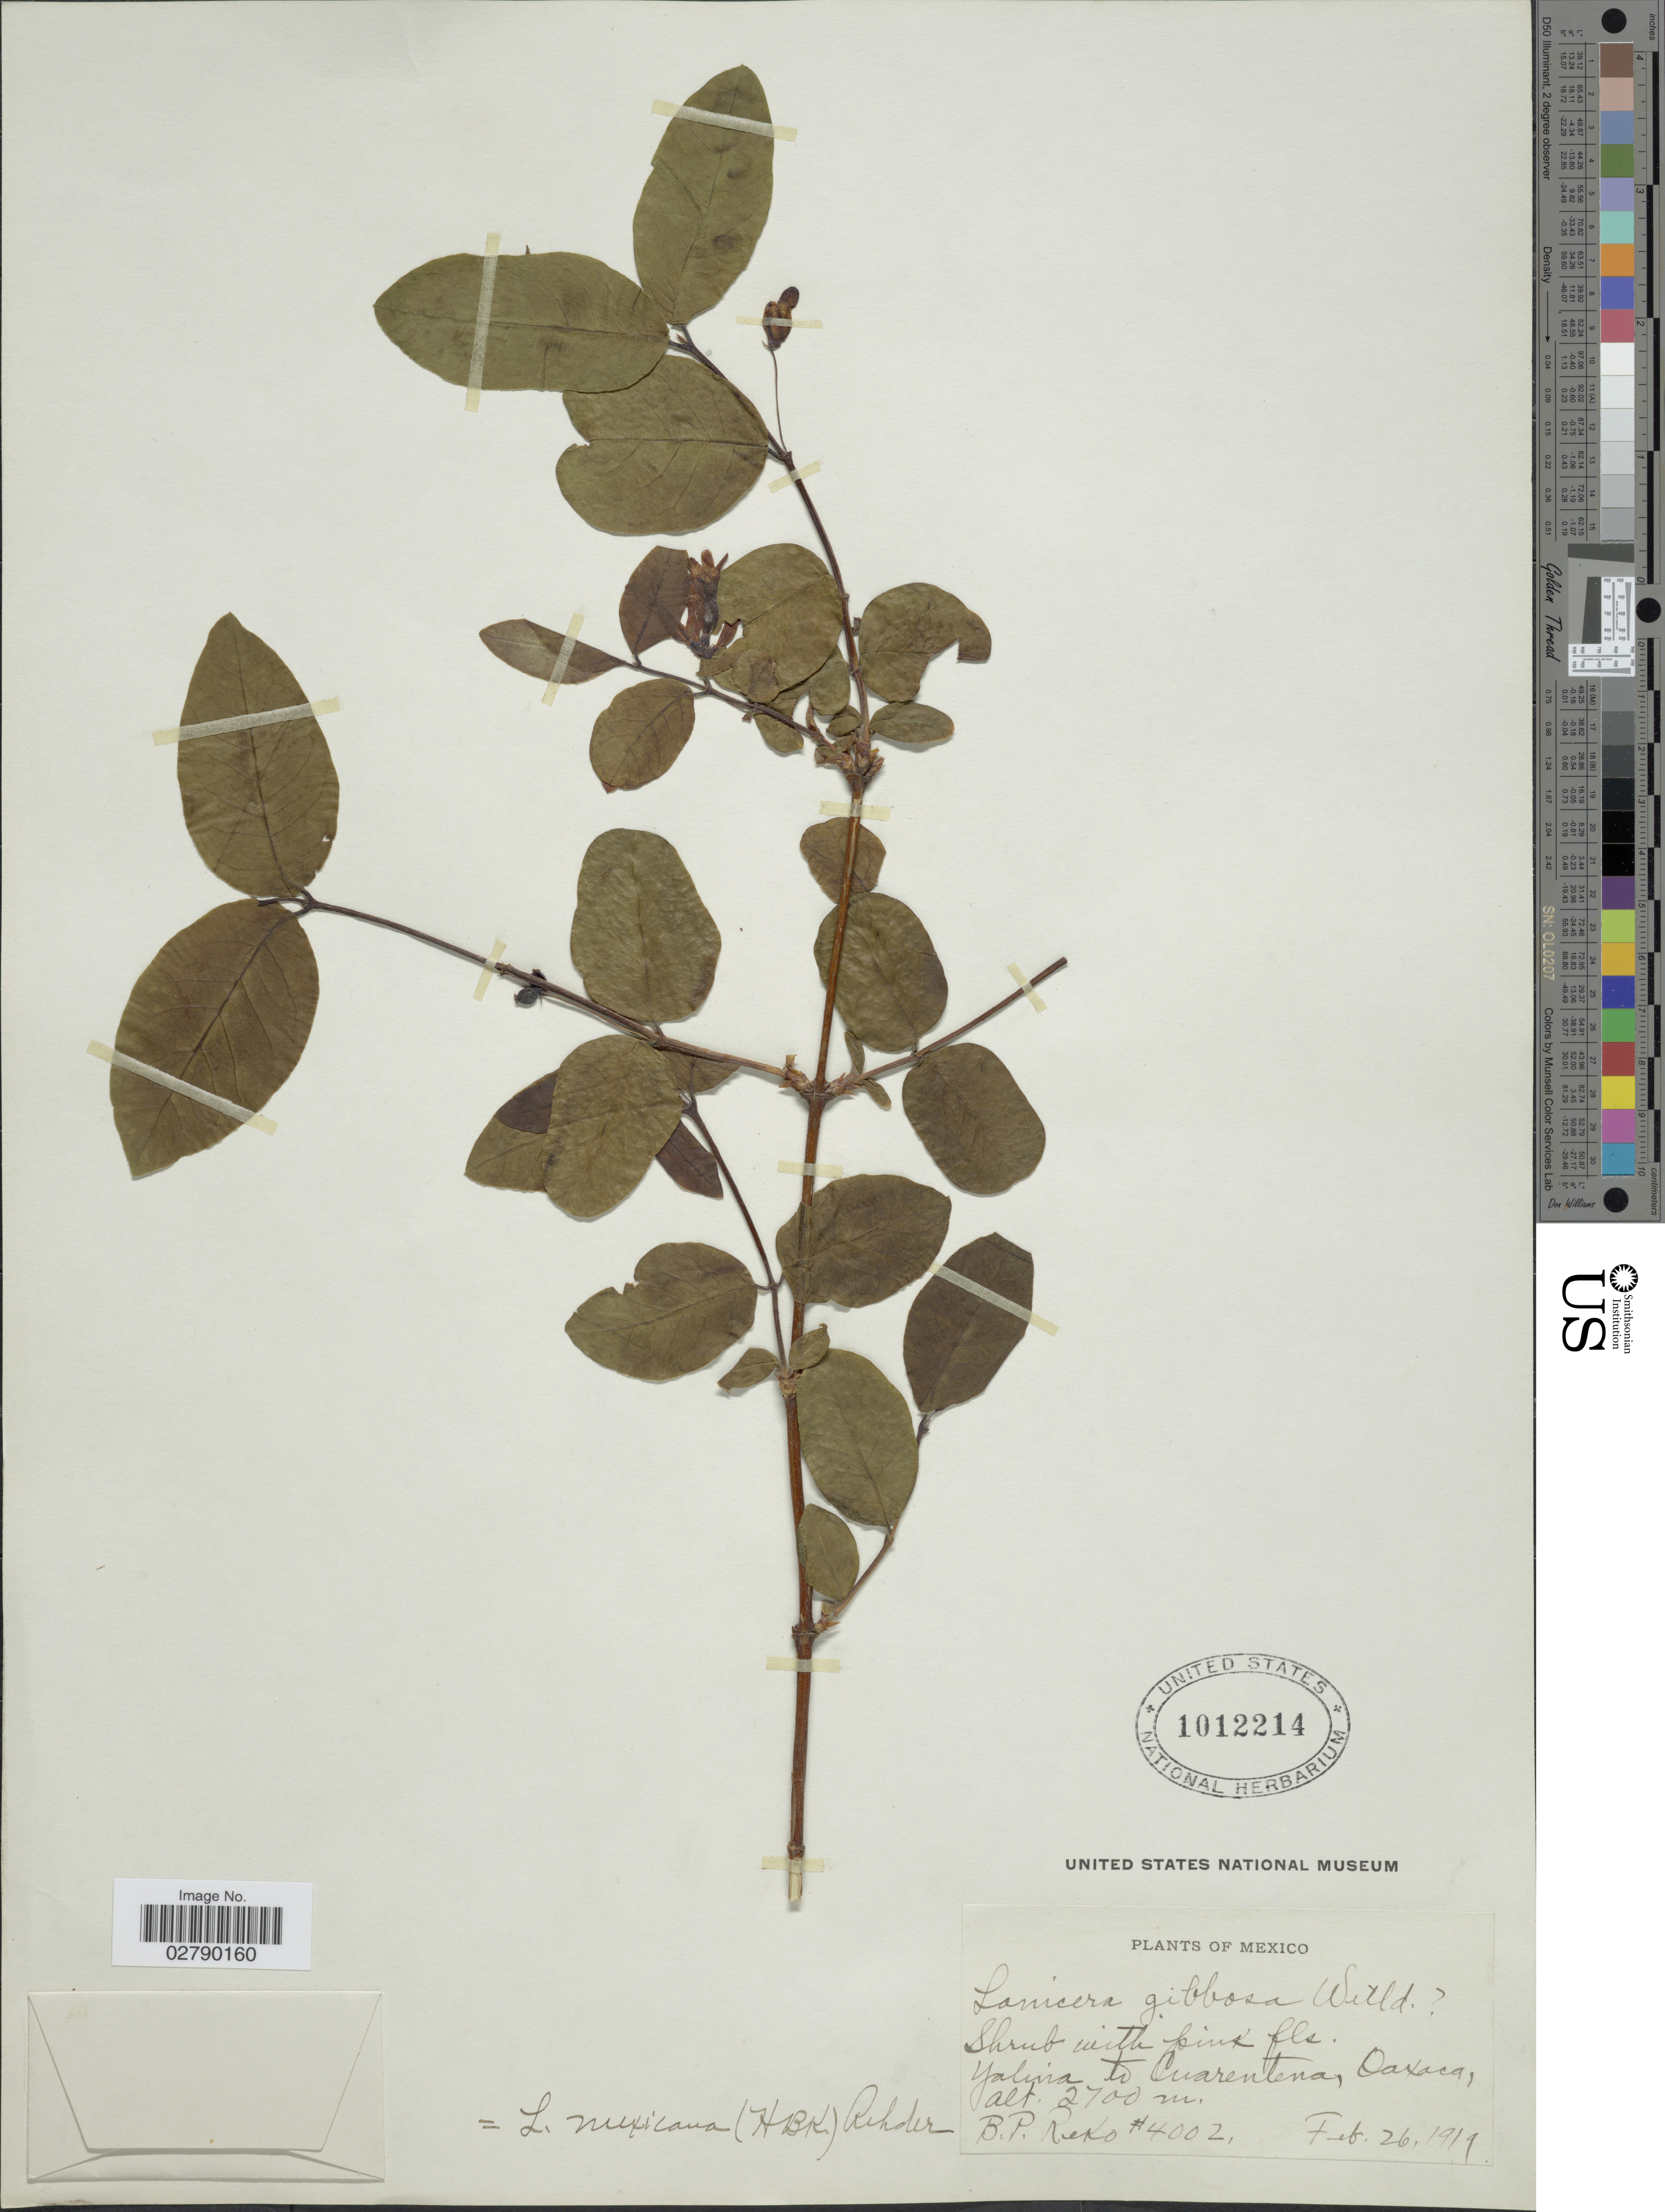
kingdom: Plantae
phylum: Tracheophyta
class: Magnoliopsida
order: Dipsacales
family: Caprifoliaceae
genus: Lonicera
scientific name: Lonicera mexicana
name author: (Kunth) Rehder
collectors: B. P. Reko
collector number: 4002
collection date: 1919-02-26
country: Mexico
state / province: Oaxaca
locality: Yalina to Cuarentena.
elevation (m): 2700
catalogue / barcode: US 1012214